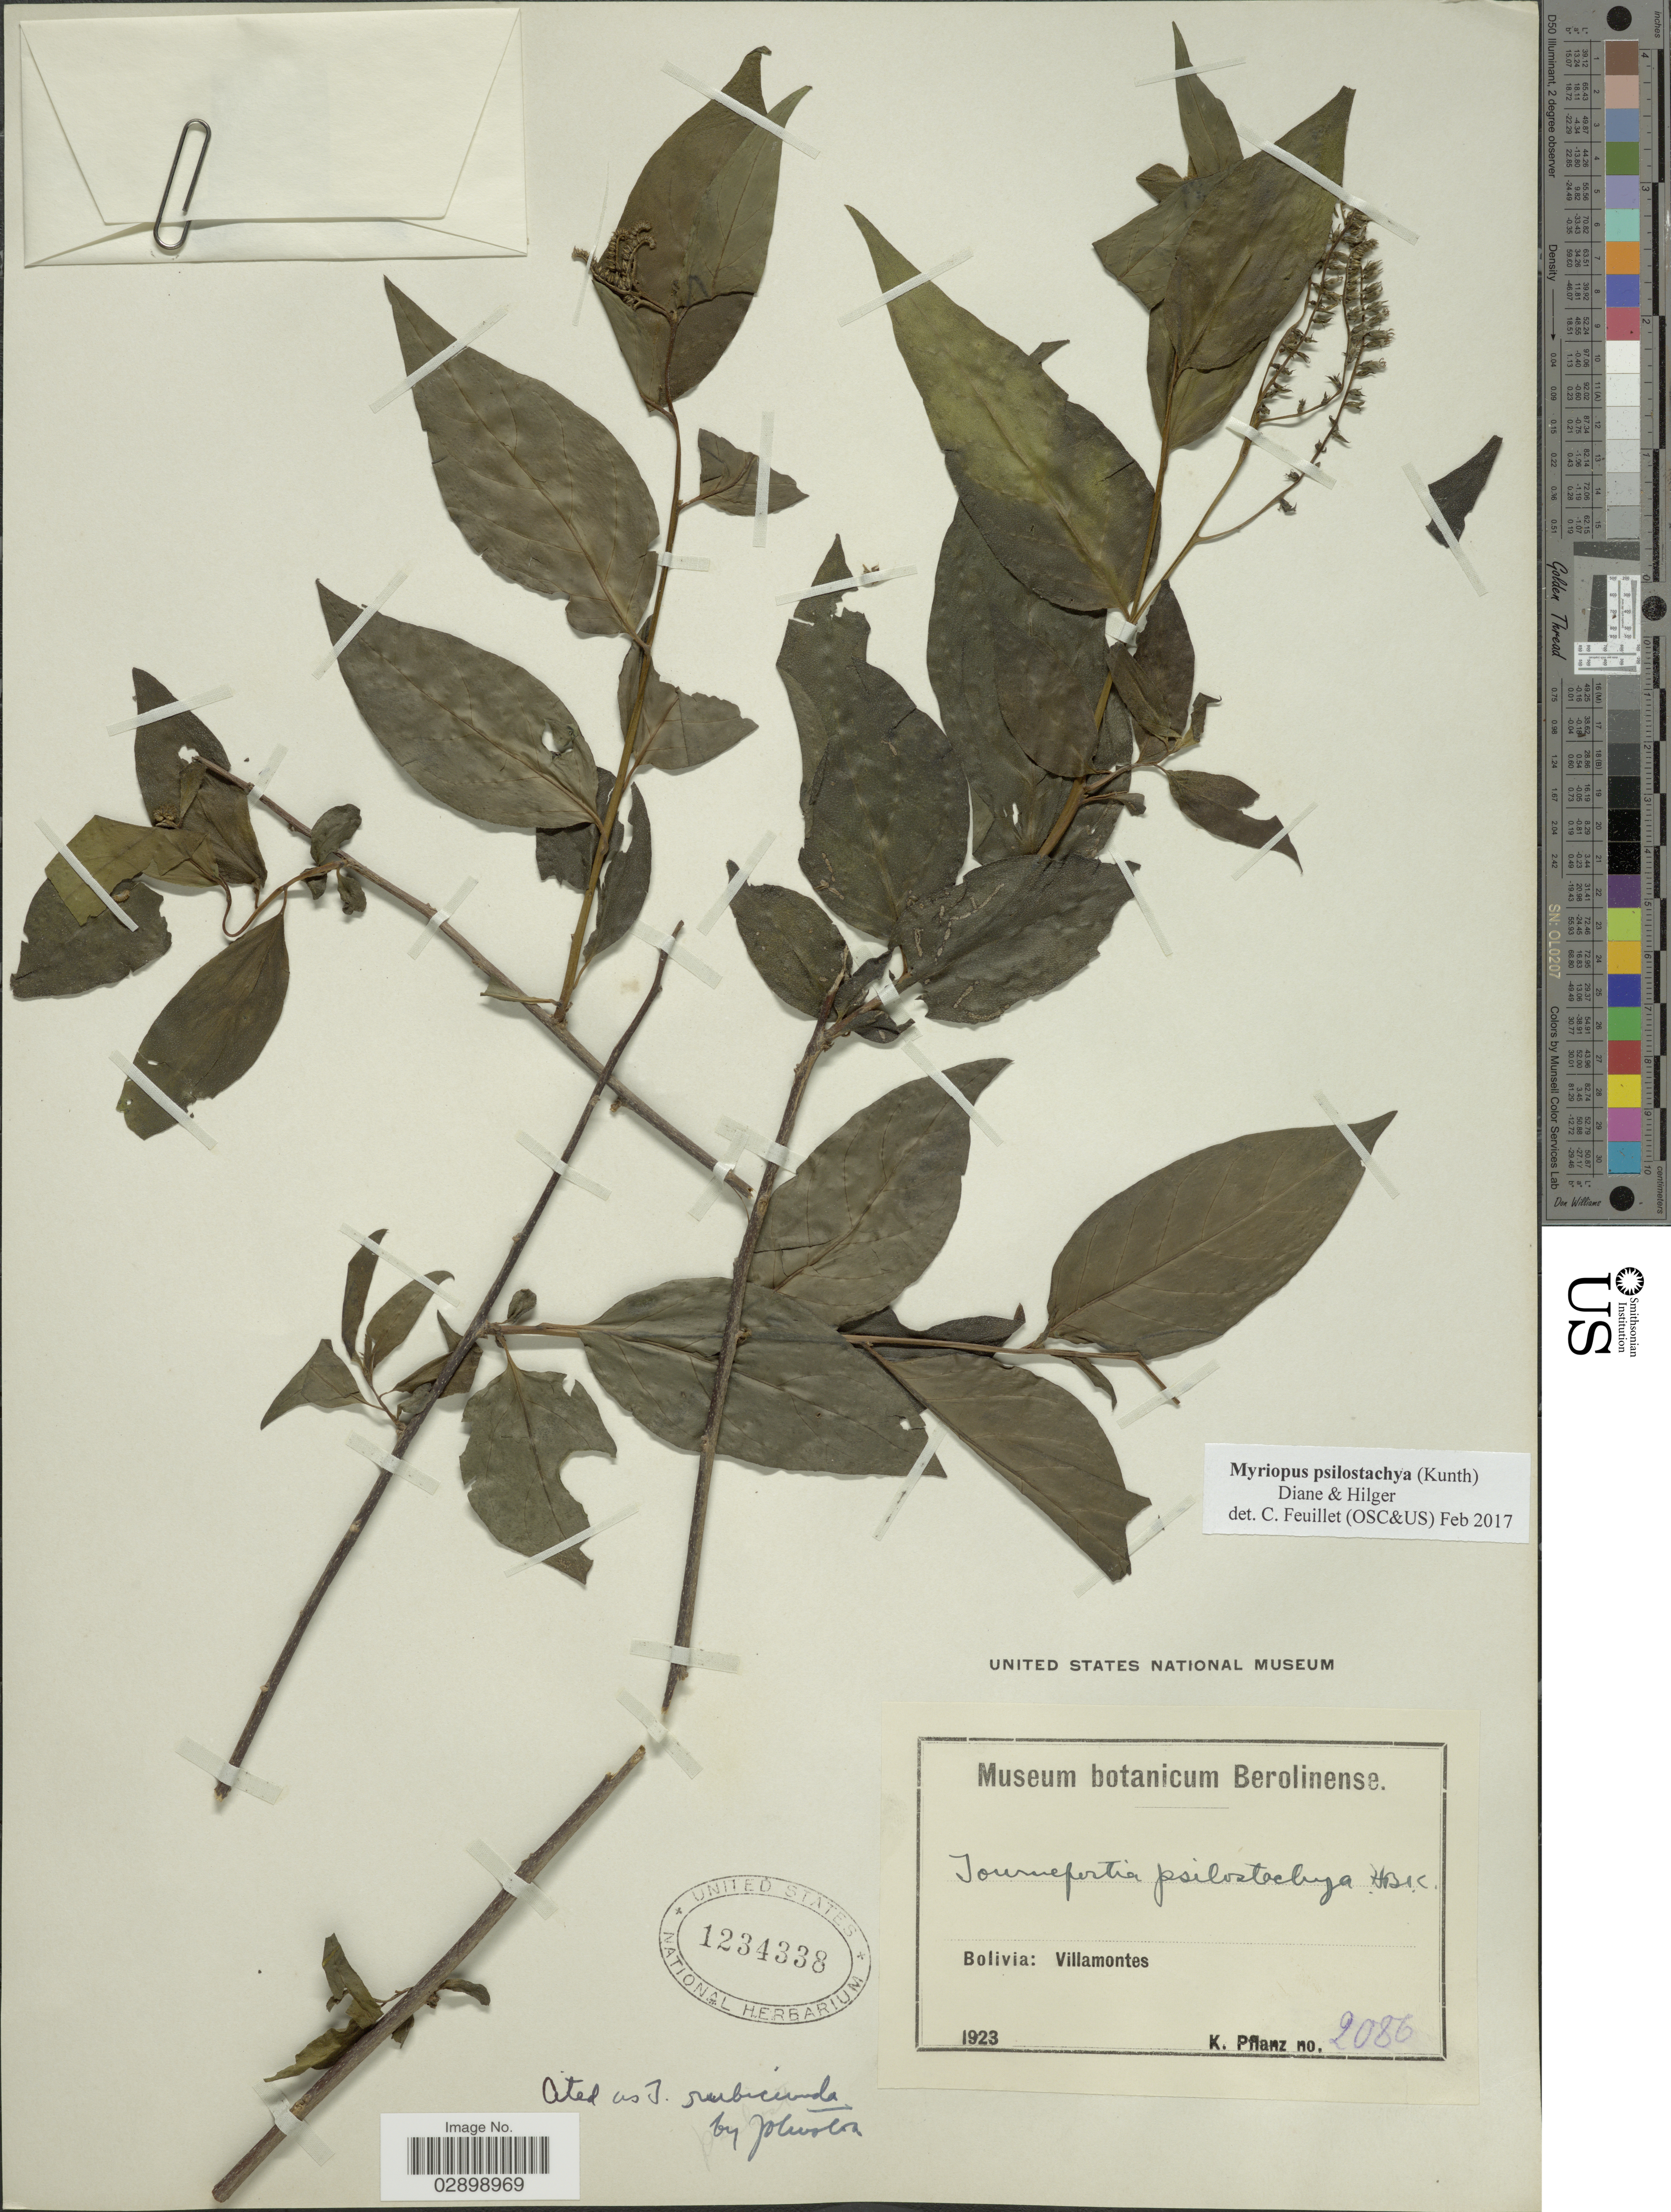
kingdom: Plantae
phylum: Tracheophyta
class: Magnoliopsida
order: Boraginales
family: Heliotropiaceae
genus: Myriopus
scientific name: Myriopus psilostachya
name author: (Kunth) Diane & Hilger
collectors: K. Pflanz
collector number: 2086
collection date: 1923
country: Bolivia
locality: Villamontes.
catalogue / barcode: US 1234338